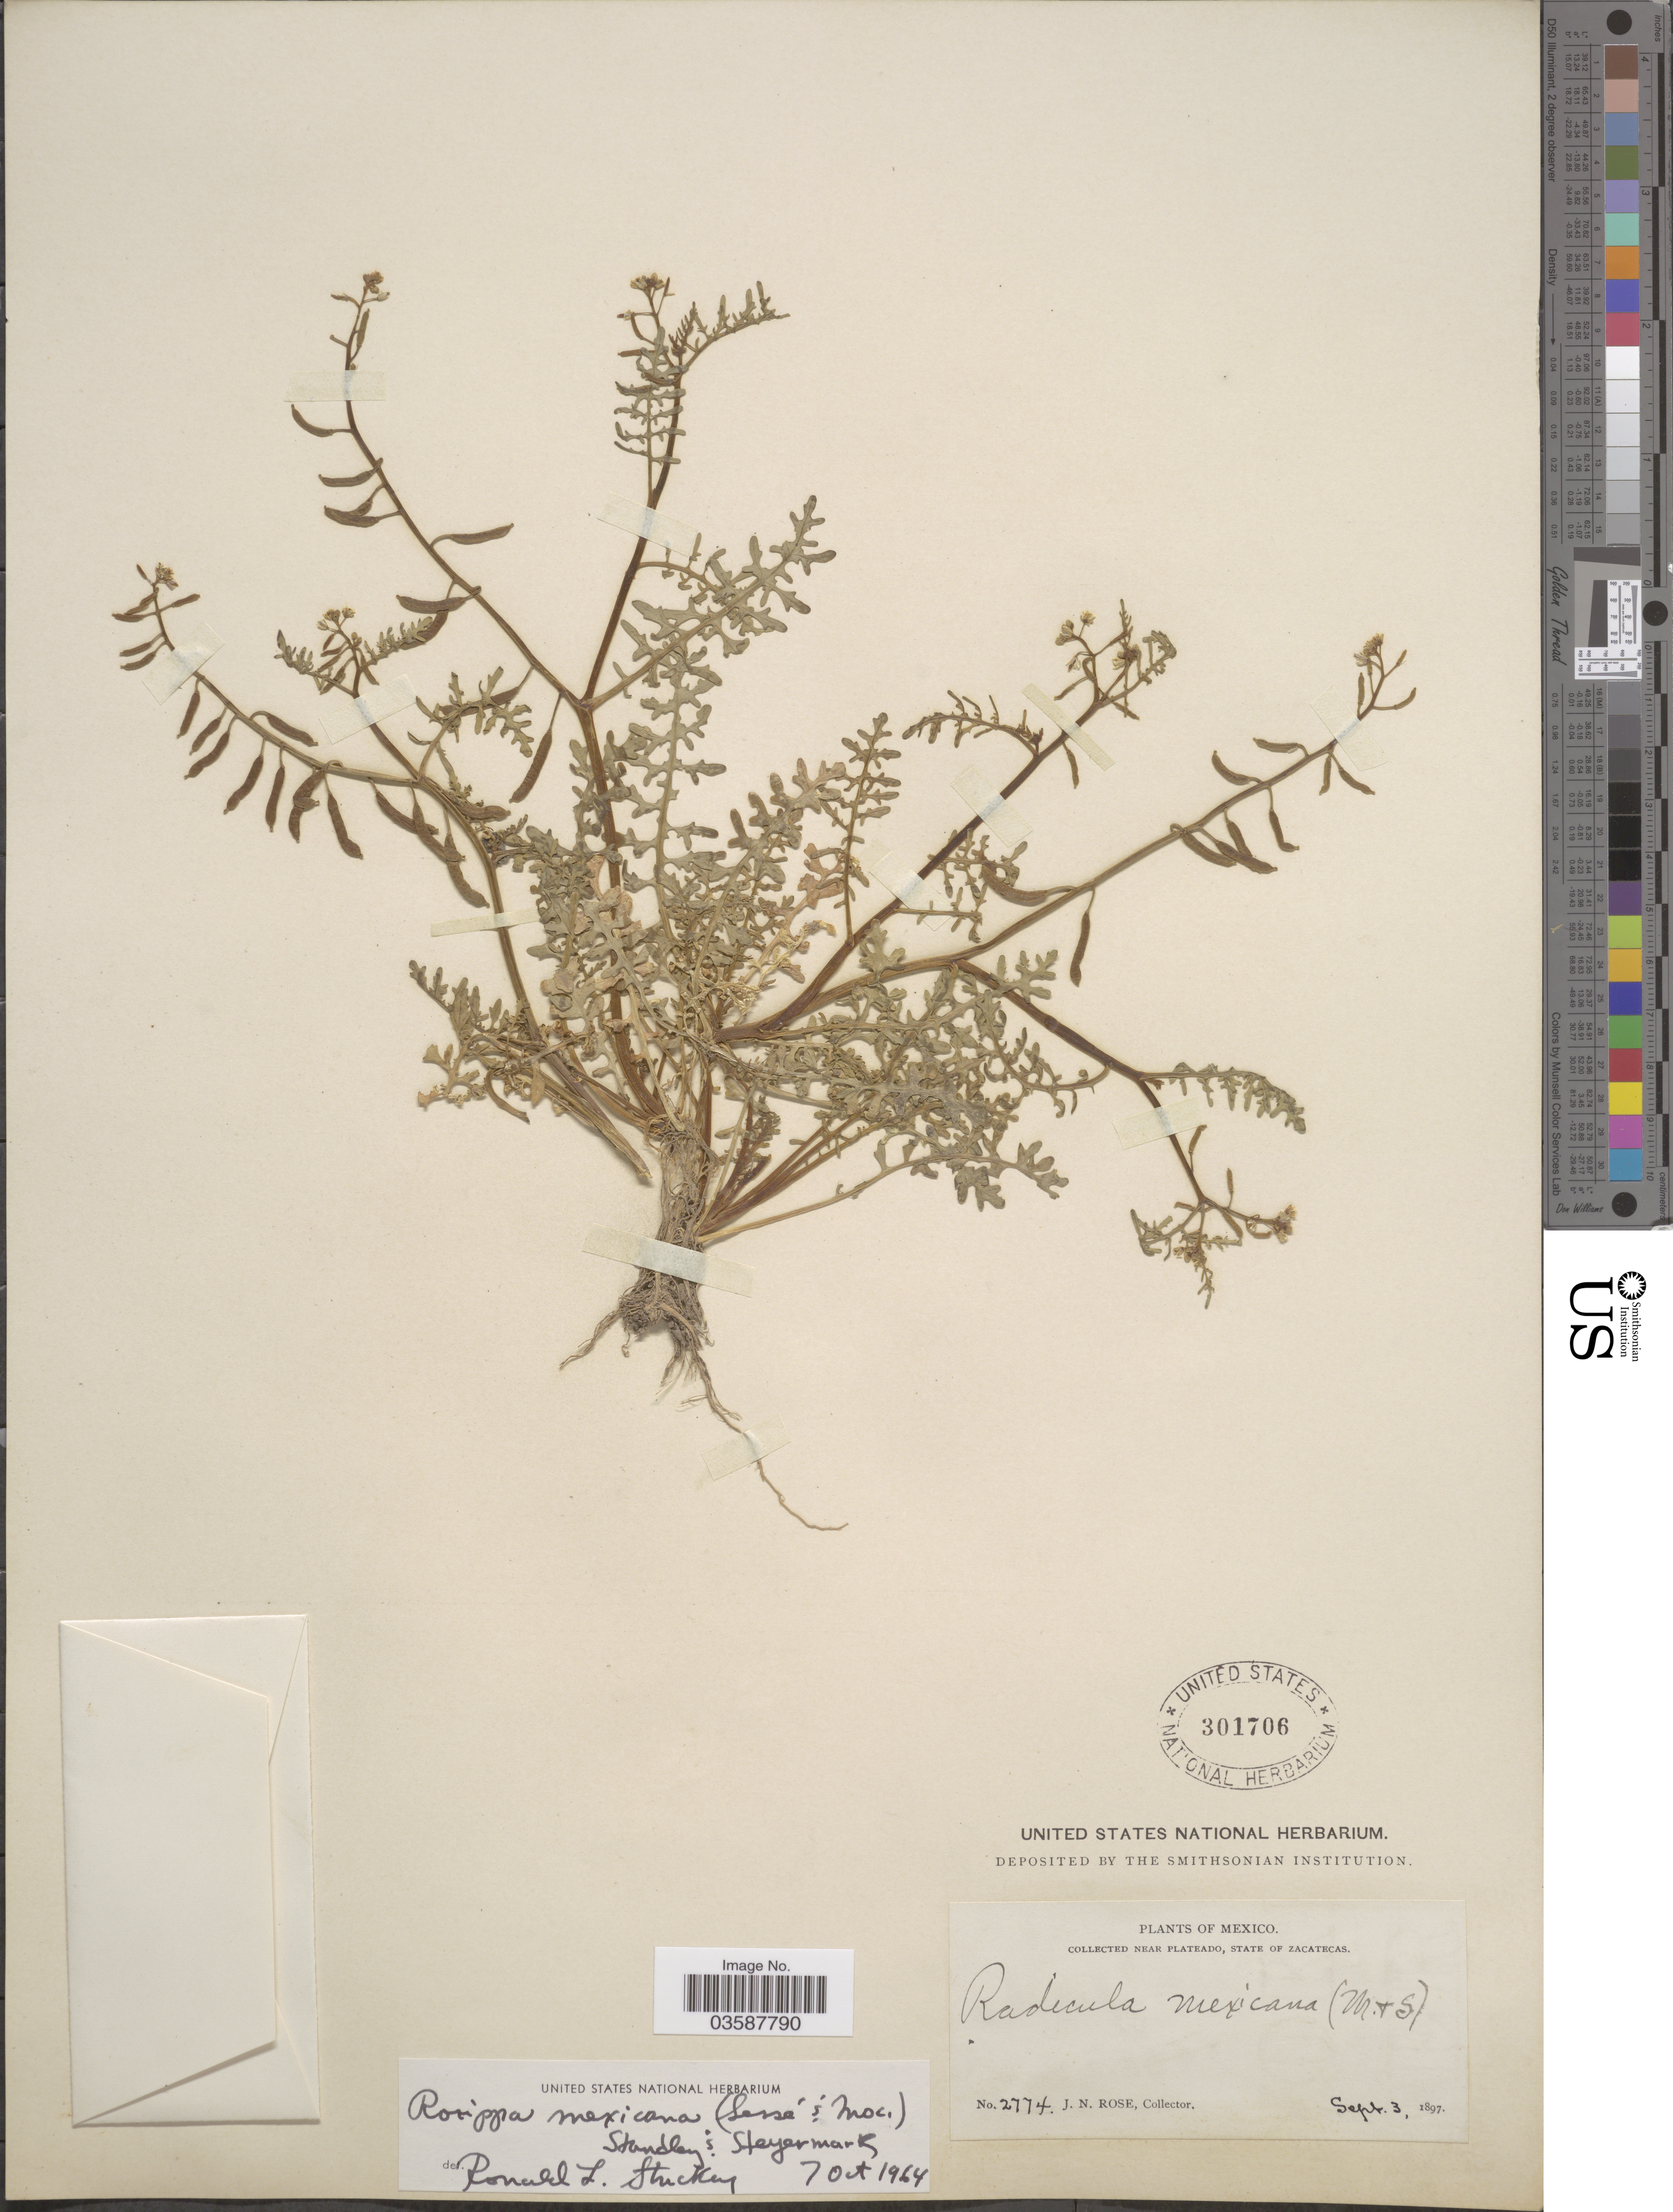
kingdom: Plantae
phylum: Tracheophyta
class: Magnoliopsida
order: Brassicales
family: Brassicaceae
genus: Rorippa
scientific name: Rorippa mexicana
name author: (Moc.) Standl. & Steyerm.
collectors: J. N. Rose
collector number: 2774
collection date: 1897-09-03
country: Mexico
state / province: Zacatecas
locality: Near Plateado.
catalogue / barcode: US 301706